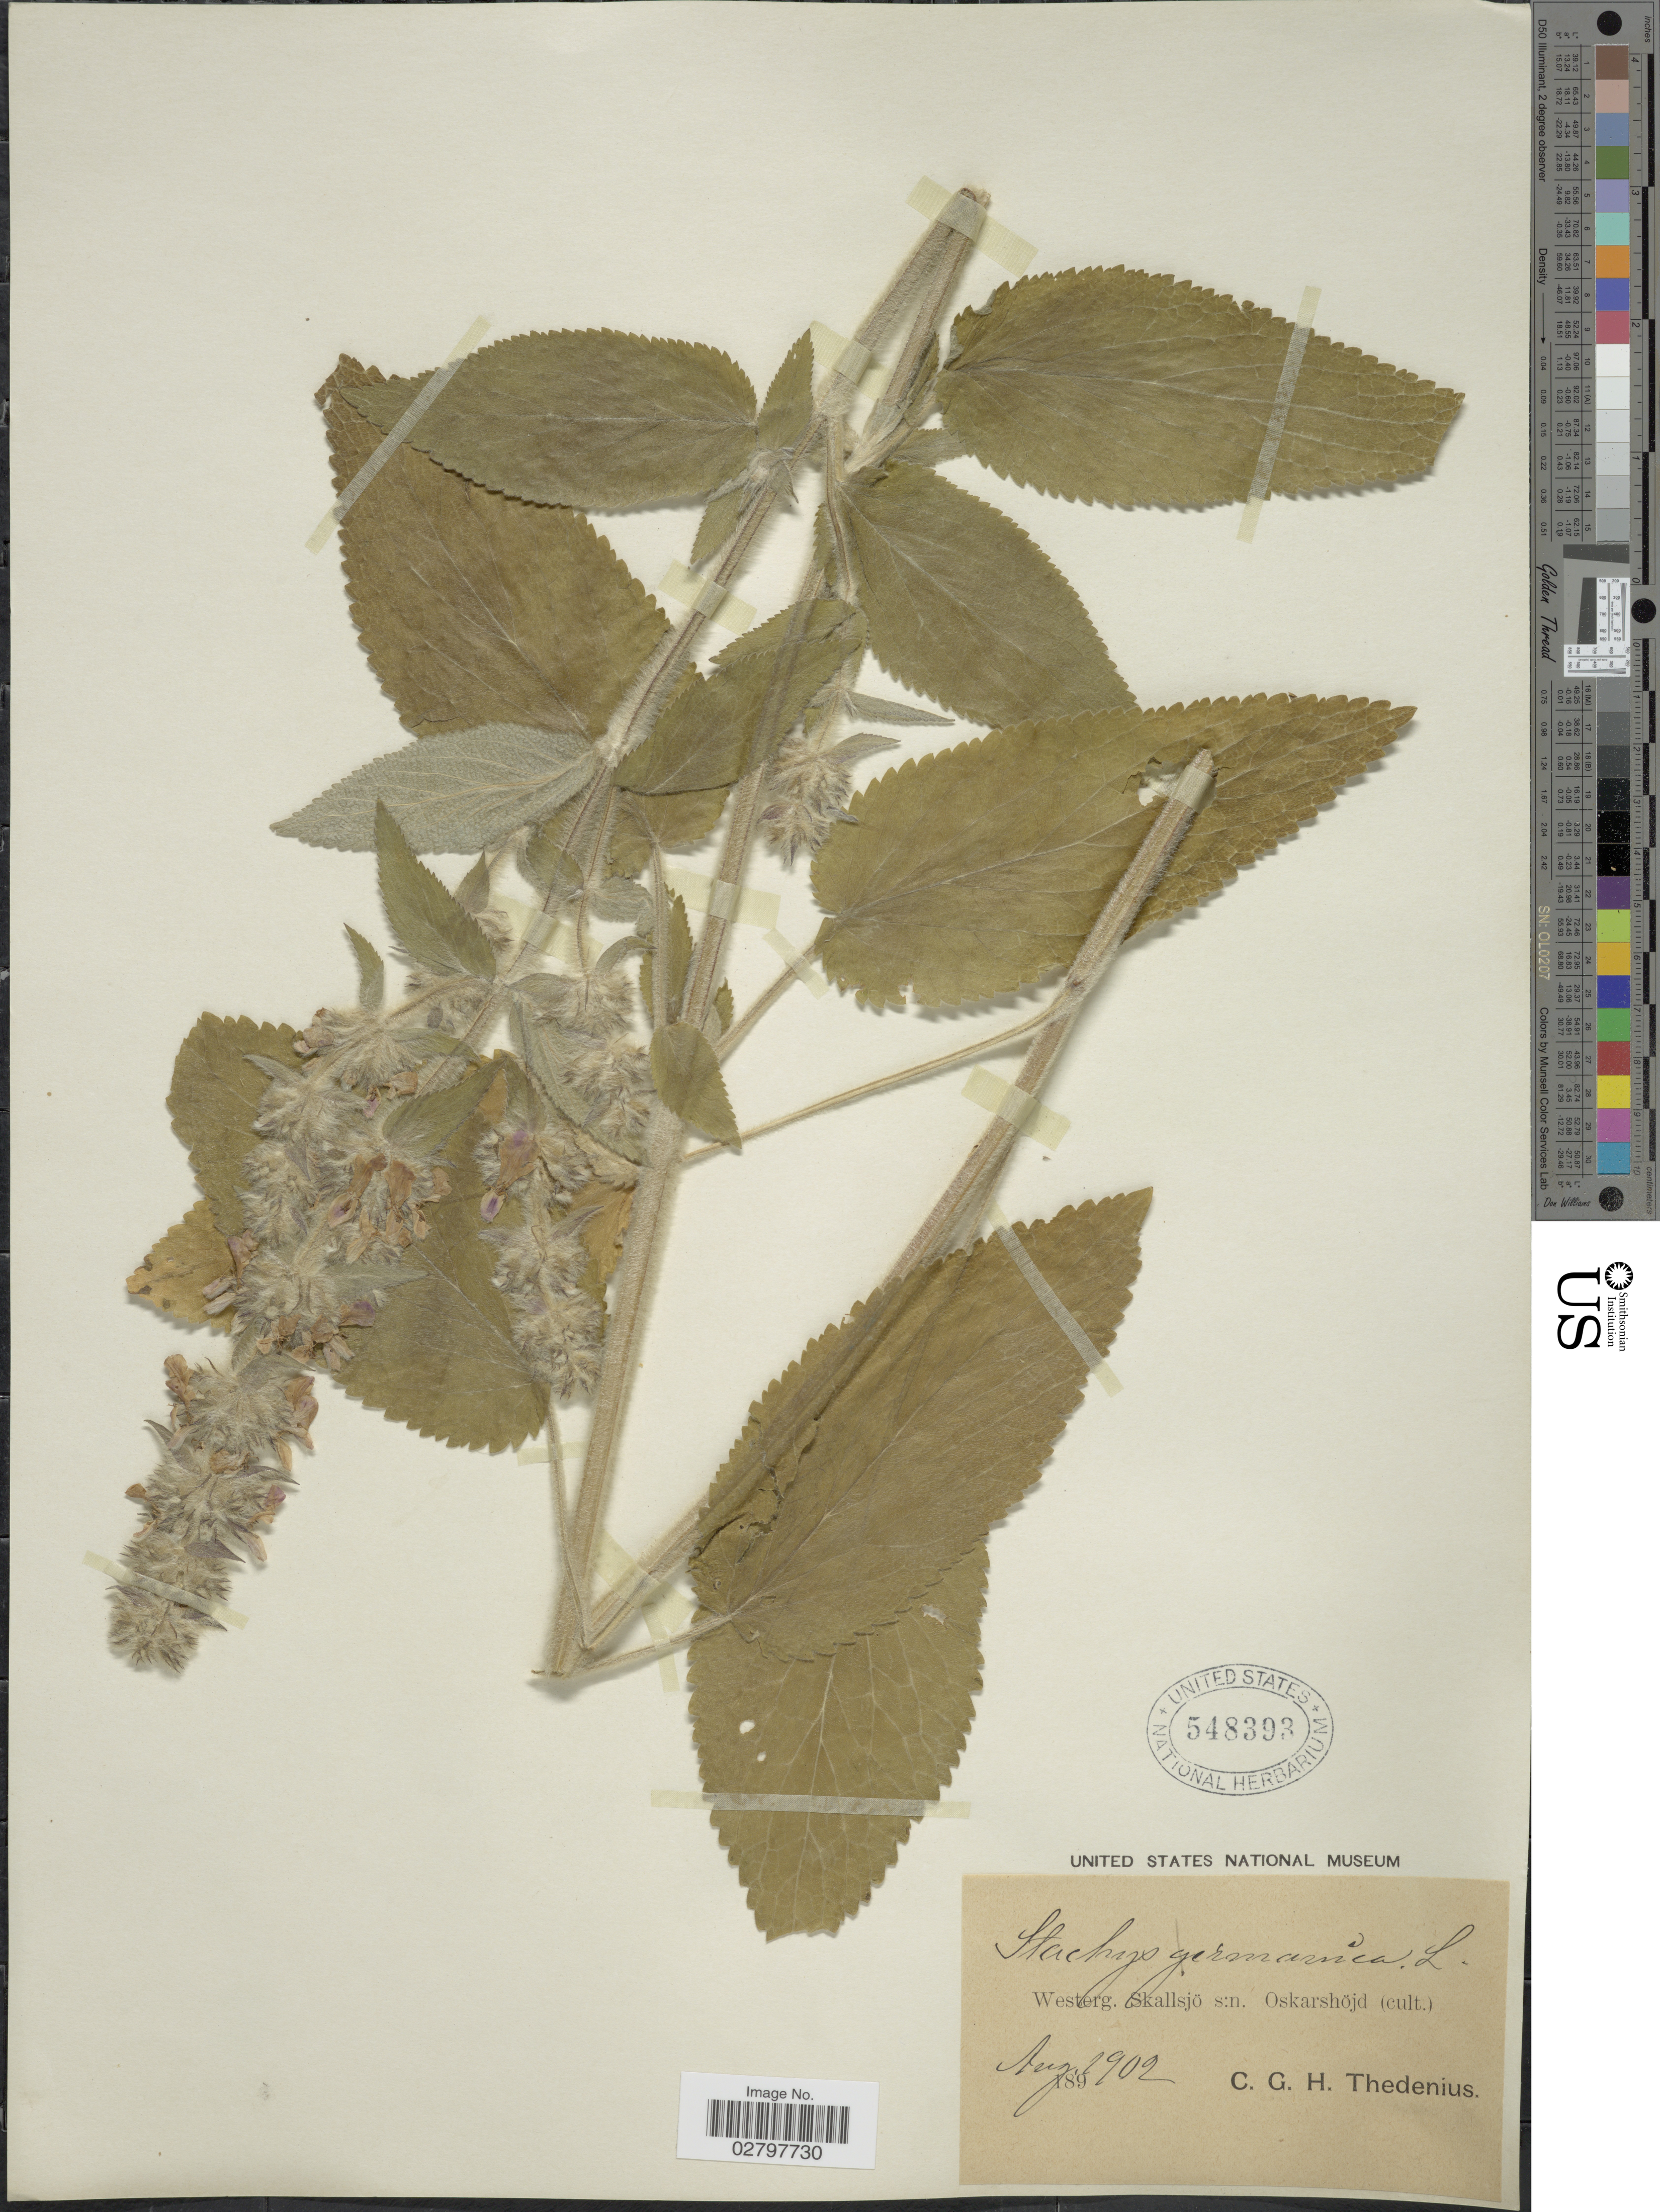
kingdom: Plantae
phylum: Tracheophyta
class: Magnoliopsida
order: Lamiales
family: Lamiaceae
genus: Stachys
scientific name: Stachys germanica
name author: L.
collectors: C. Thedenius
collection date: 1902-08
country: Sweden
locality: Westerg. Skallsjö s:n. Oskarshöjd (cult.).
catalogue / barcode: US 548393